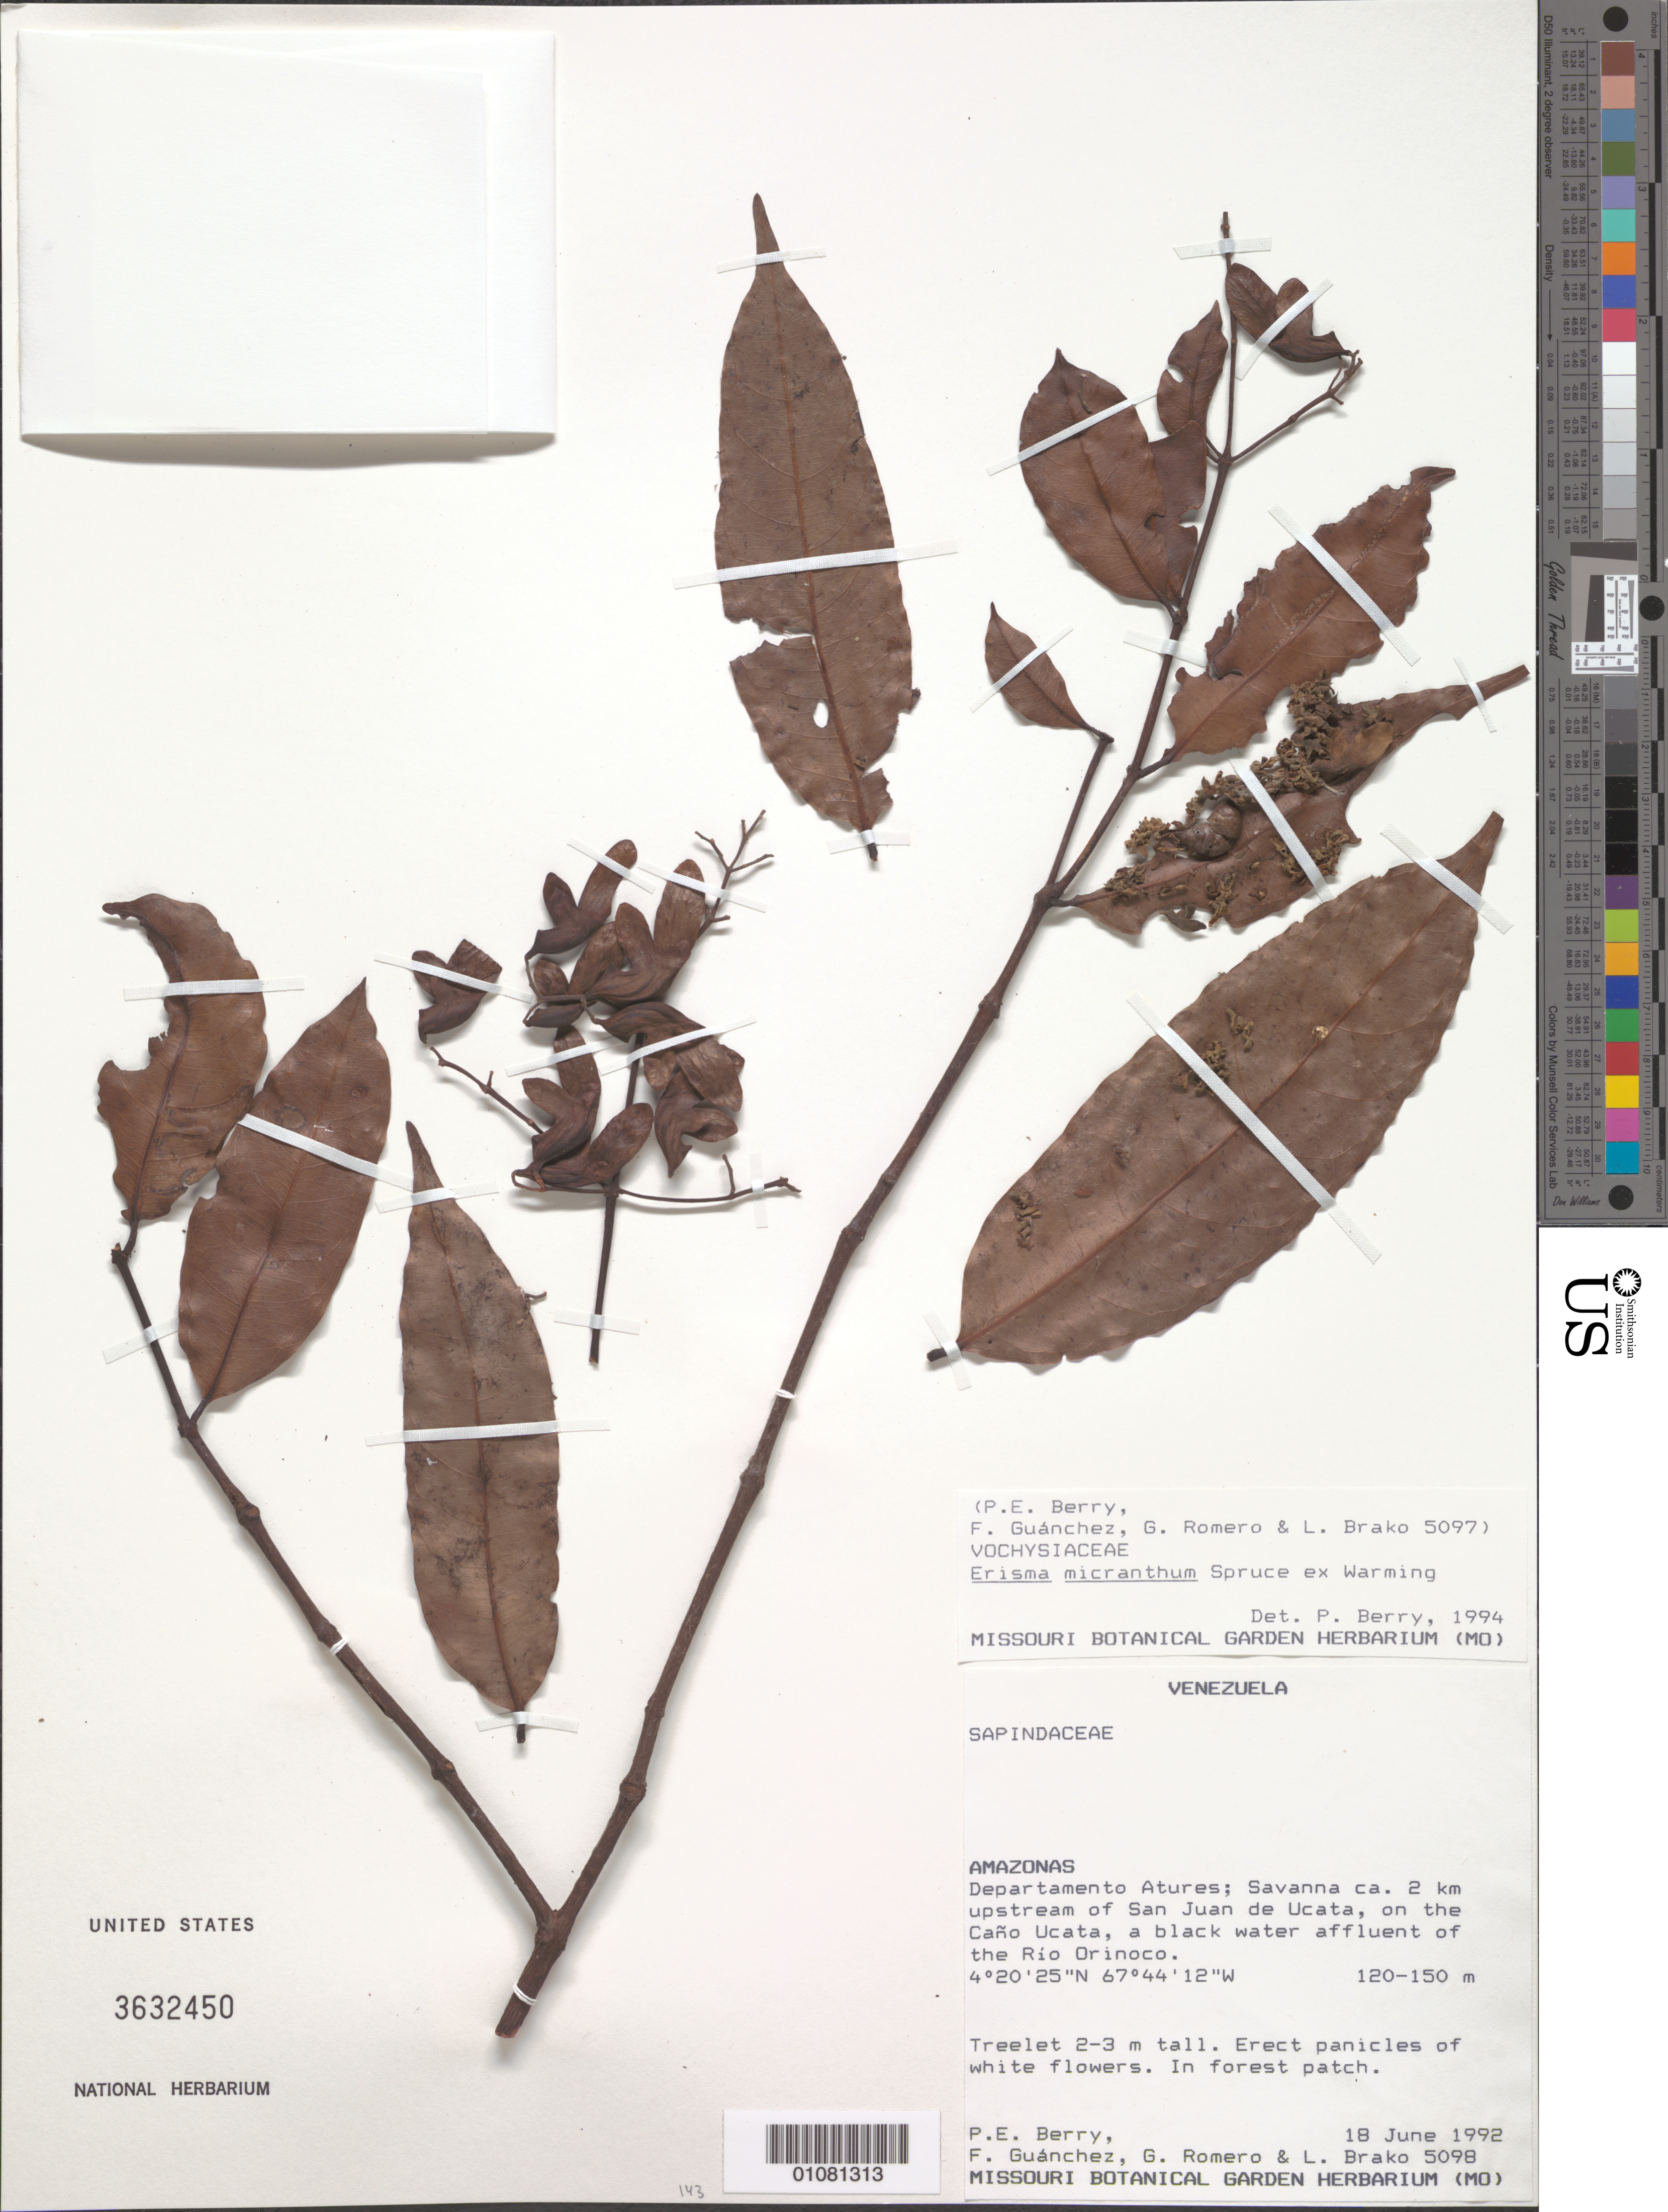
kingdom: Plantae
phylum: Tracheophyta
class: Magnoliopsida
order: Myrtales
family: Vochysiaceae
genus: Erisma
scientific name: Erisma micranthum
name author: Spruce ex Warm.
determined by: Berry, P. E., (WIS), University of Wisconsin - Madison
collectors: P. E. Berry, F. Guánchez M., G. A. Romero & L. Brako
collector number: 5098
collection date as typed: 18-Jun-92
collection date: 1992-06-18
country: Venezuela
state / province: Amazonas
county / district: Atures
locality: San Juan de Ucata, ca 2km of; on the Caño Ucata, a black water affluent of the Río Orinoco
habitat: Forest patch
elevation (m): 120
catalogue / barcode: US 3632450